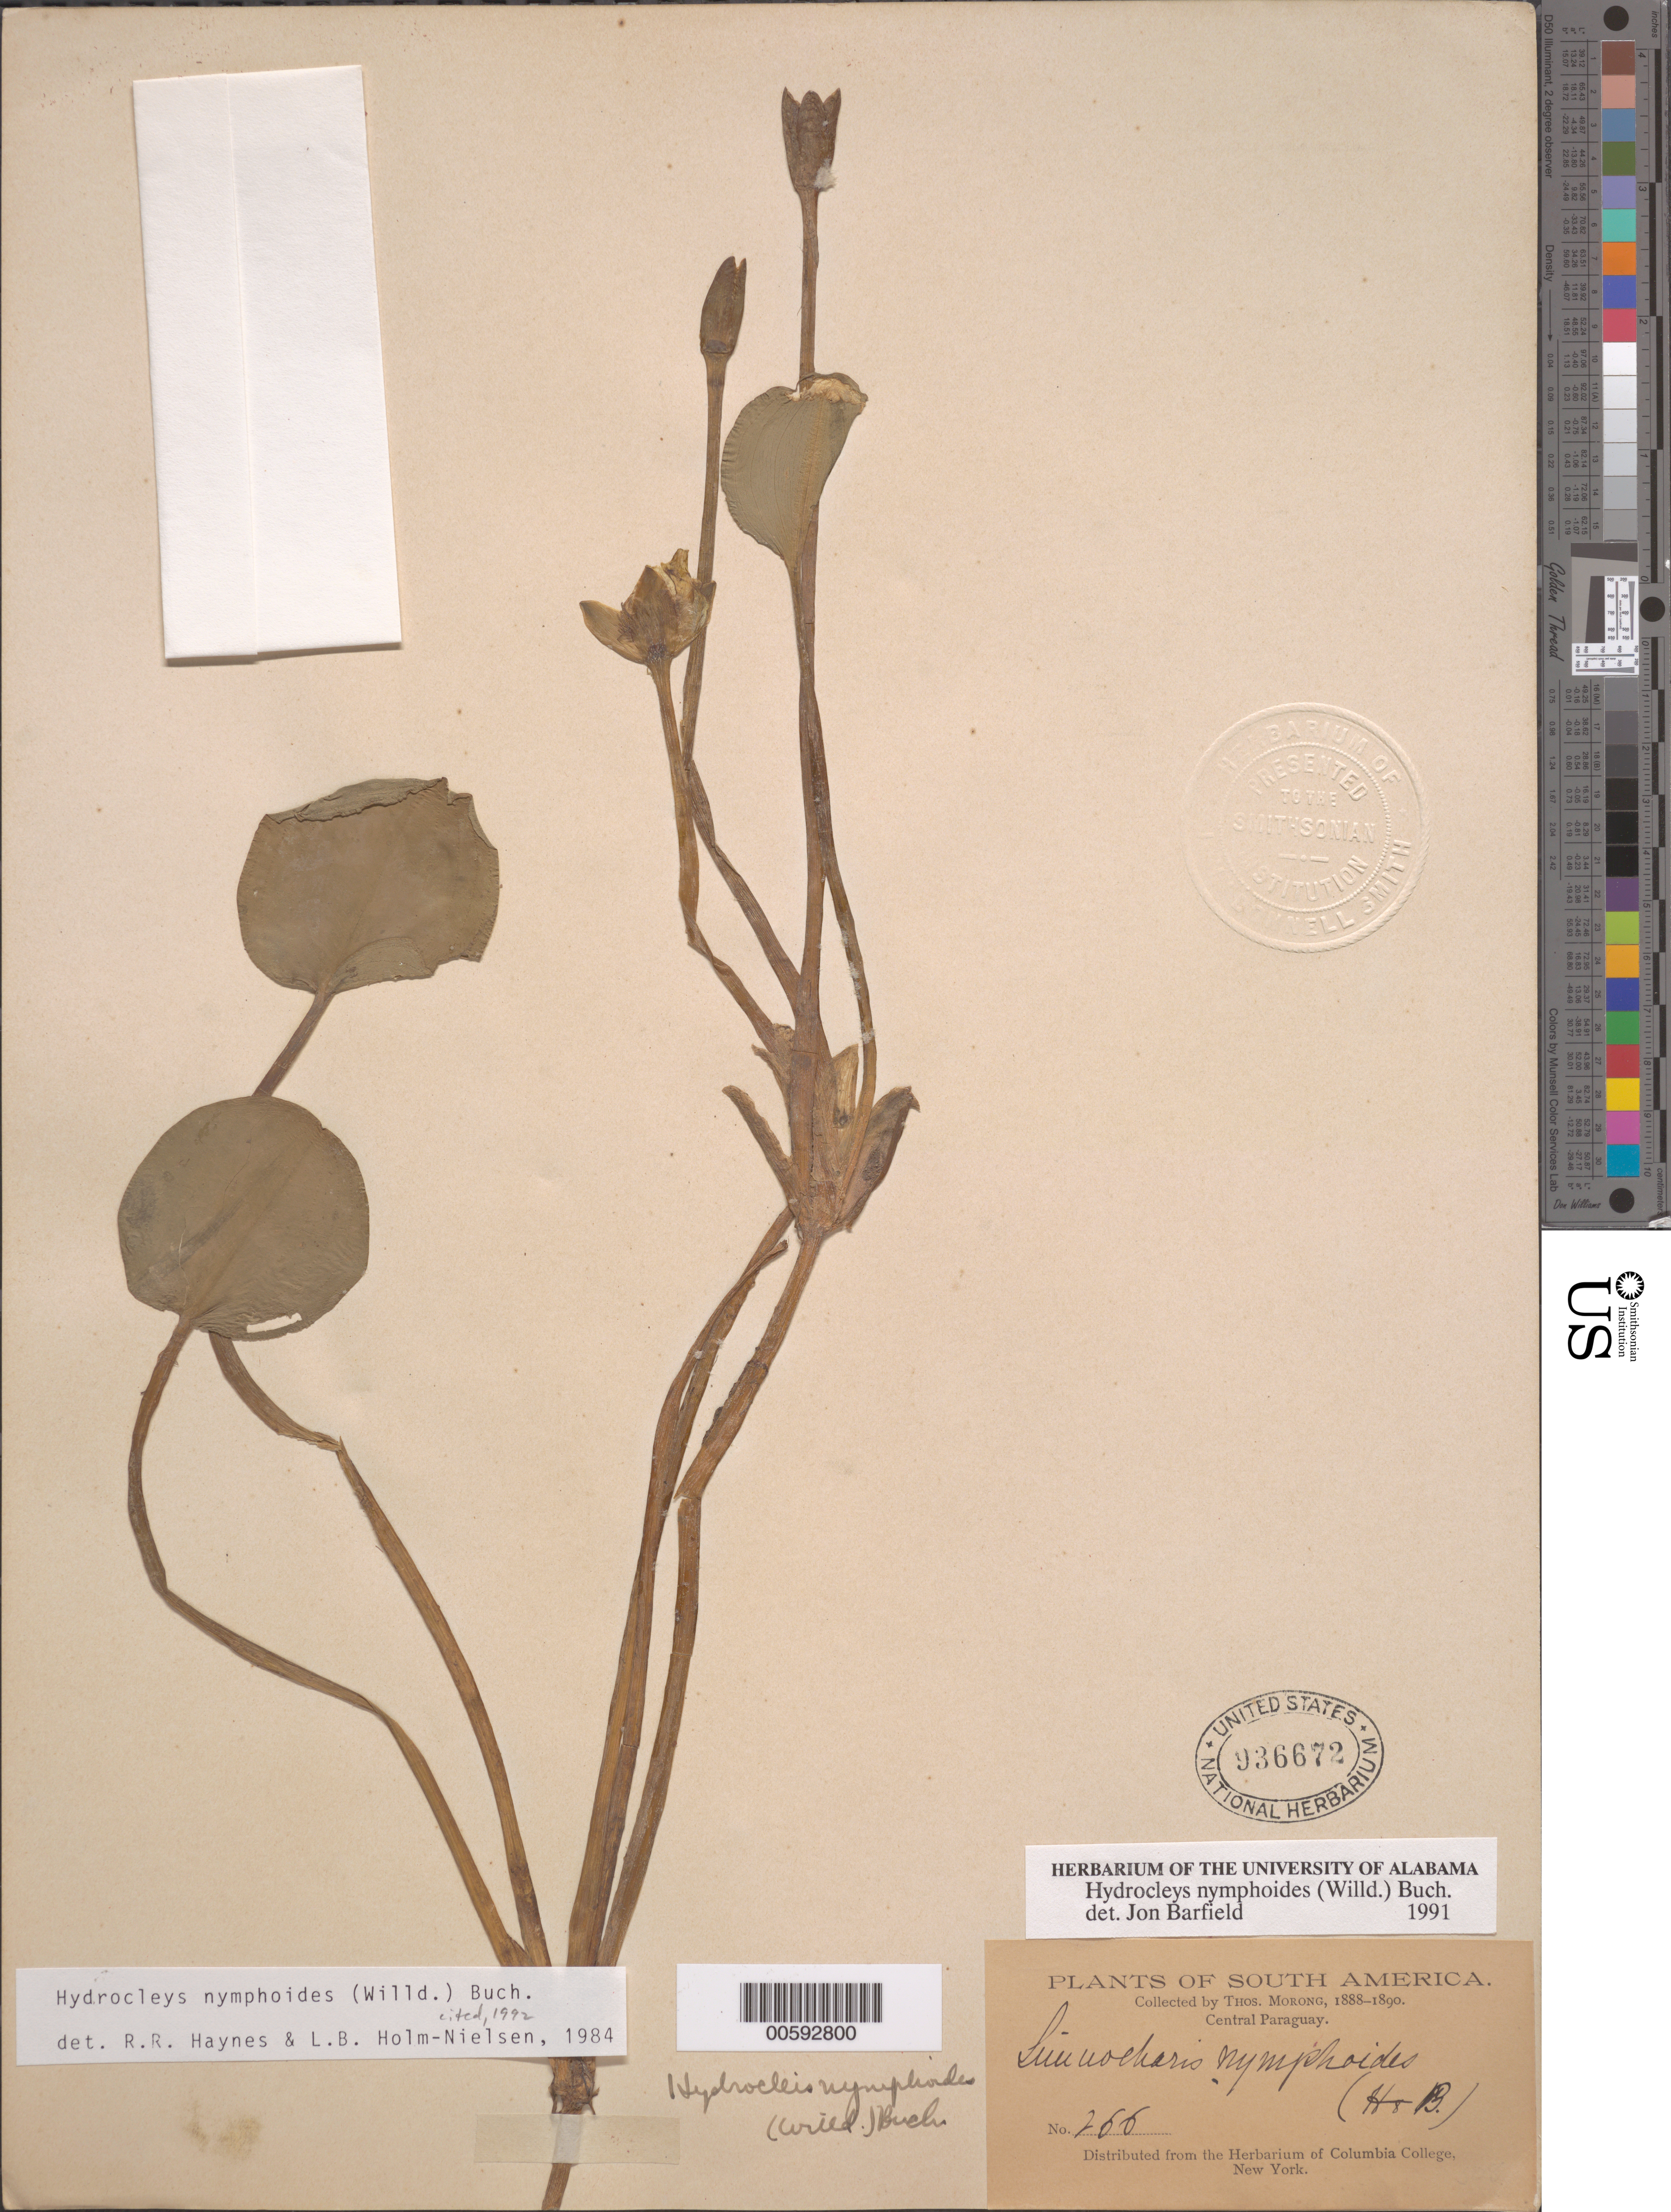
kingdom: Plantae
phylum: Tracheophyta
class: Liliopsida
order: Alismatales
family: Alismataceae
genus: Hydrocleys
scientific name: Hydrocleys nymphoides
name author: (Humb. & Bonpl. ex Willd.) Buchenau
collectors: T. Morong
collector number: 266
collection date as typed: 1888 to -- --- 1890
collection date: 1888/1890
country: Paraguay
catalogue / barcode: US 936672